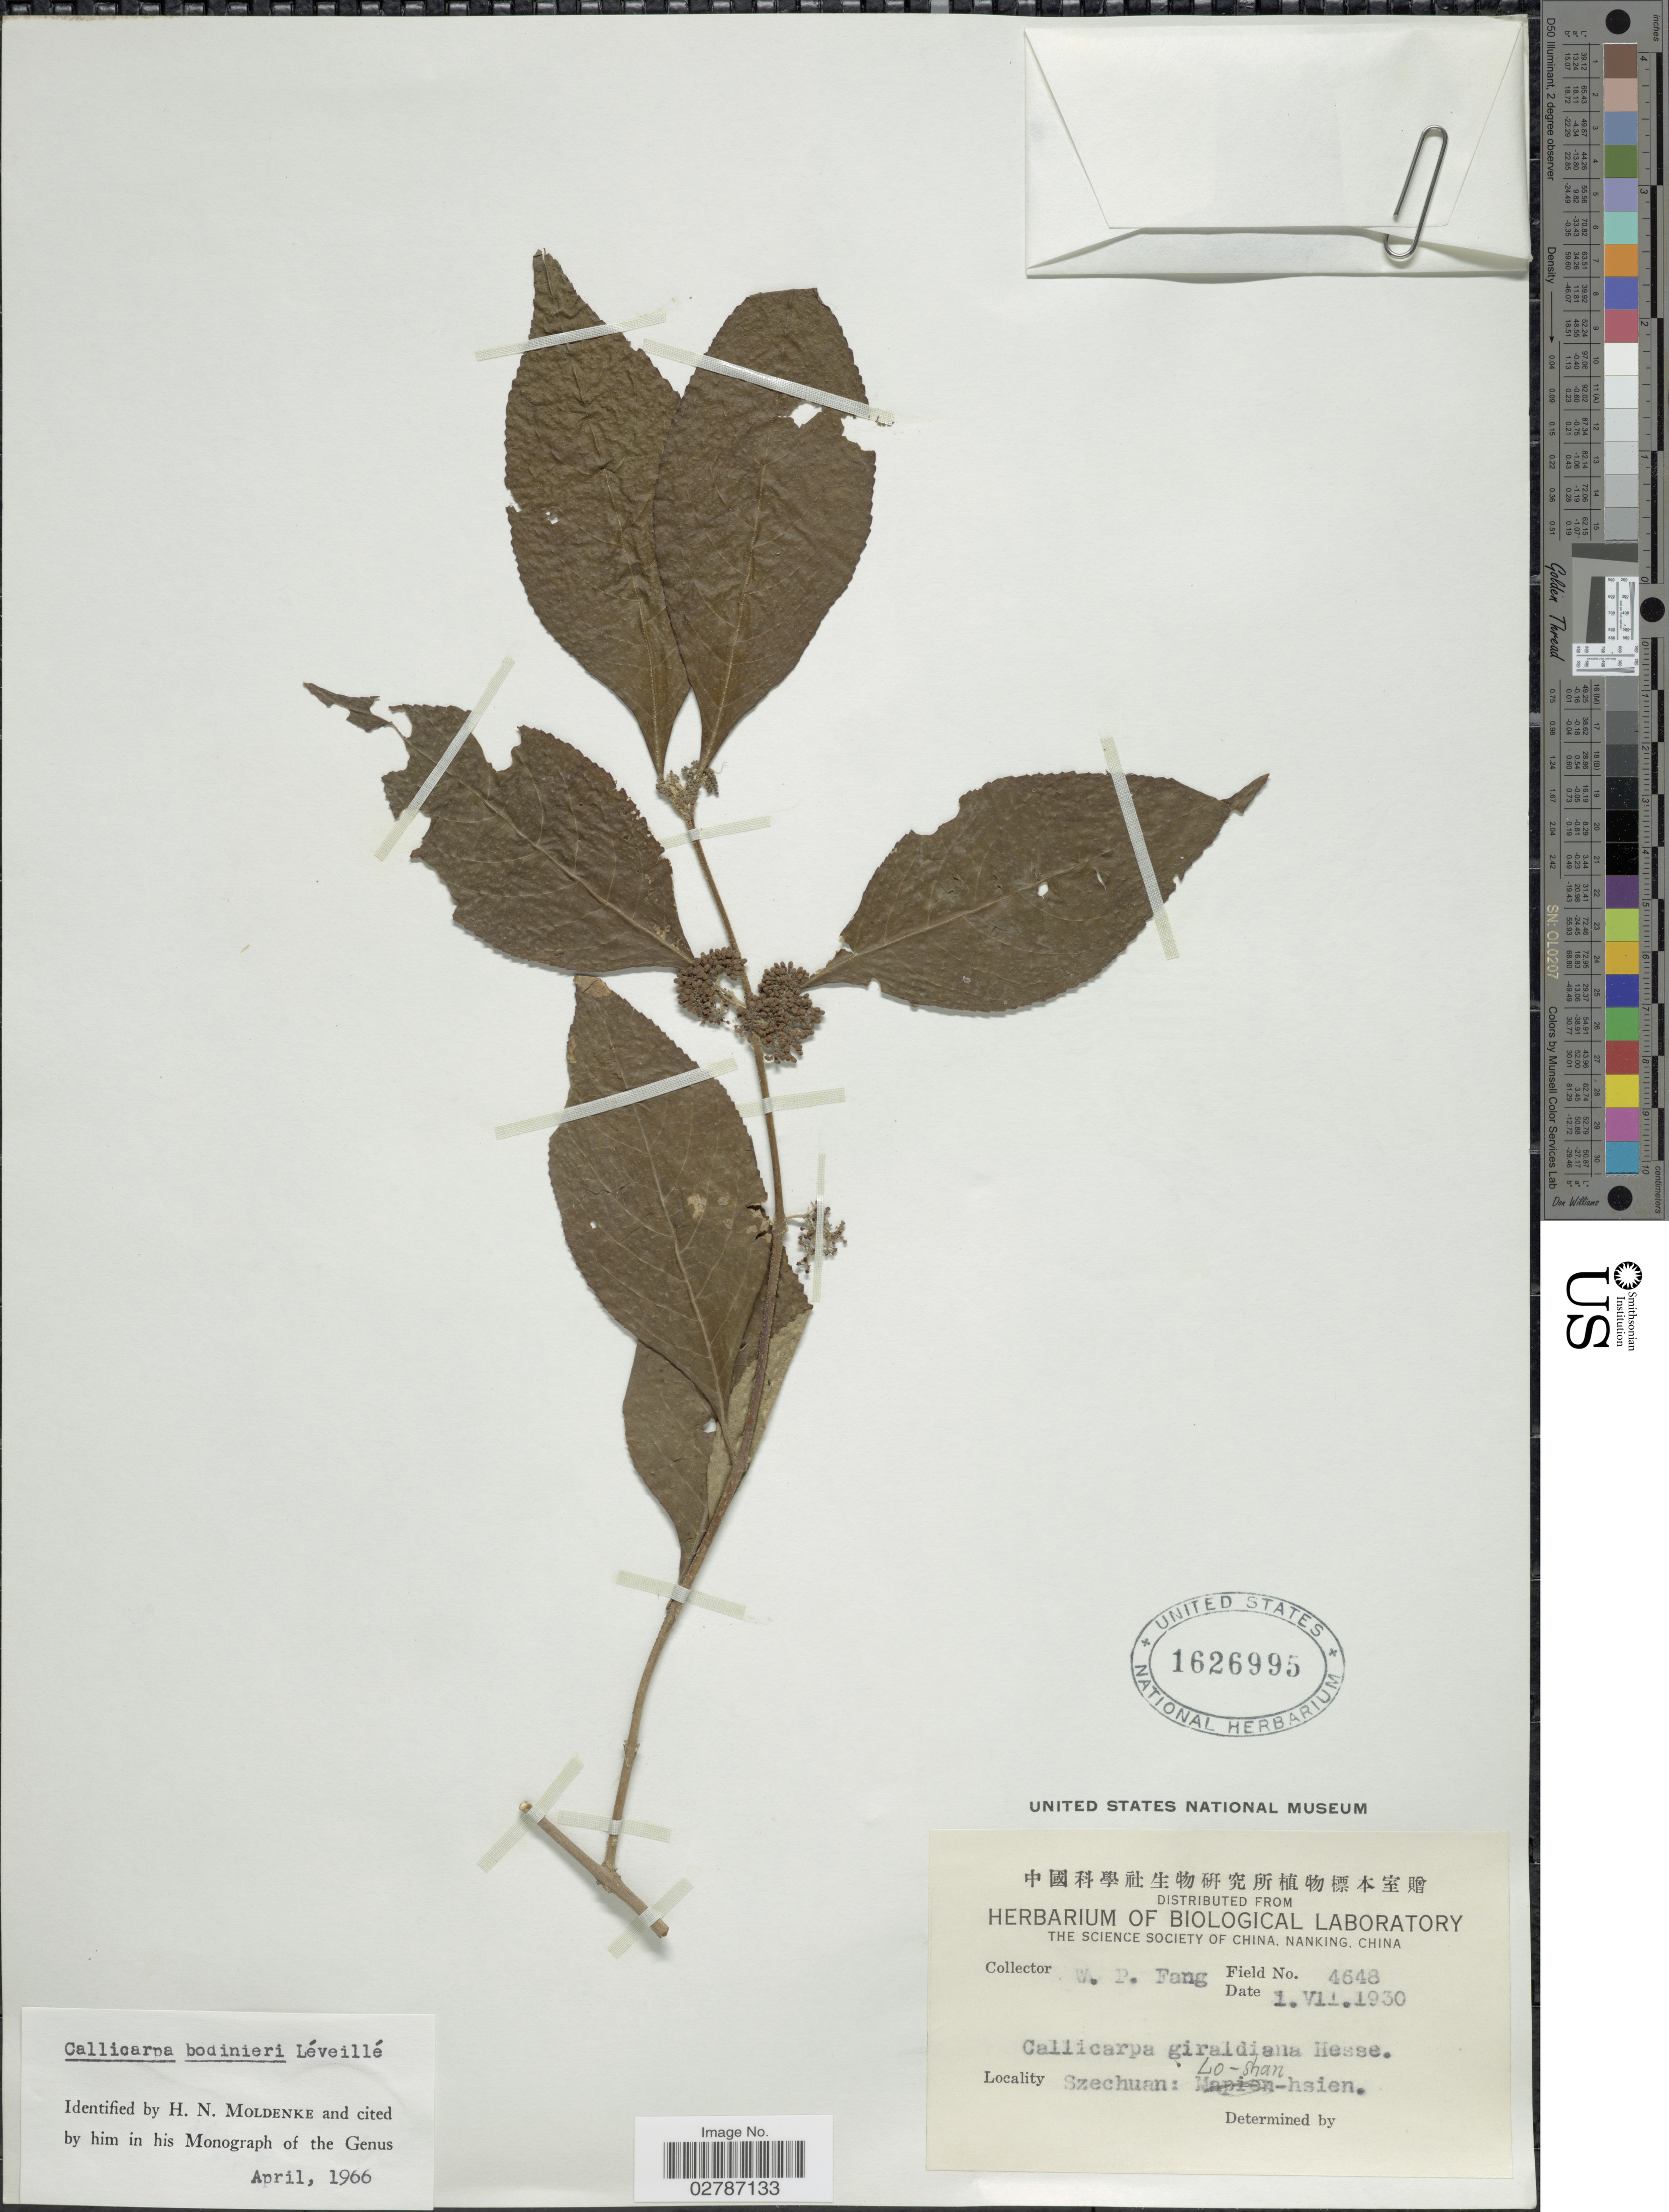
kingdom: Plantae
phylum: Tracheophyta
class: Magnoliopsida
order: Lamiales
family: Lamiaceae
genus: Callicarpa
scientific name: Callicarpa bodinieri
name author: H. Lév.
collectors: W. P. Fang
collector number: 4648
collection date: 1930-07-01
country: China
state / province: Sichuan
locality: Szechuan: Lo-Shan-hsien.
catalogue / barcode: US 1626995